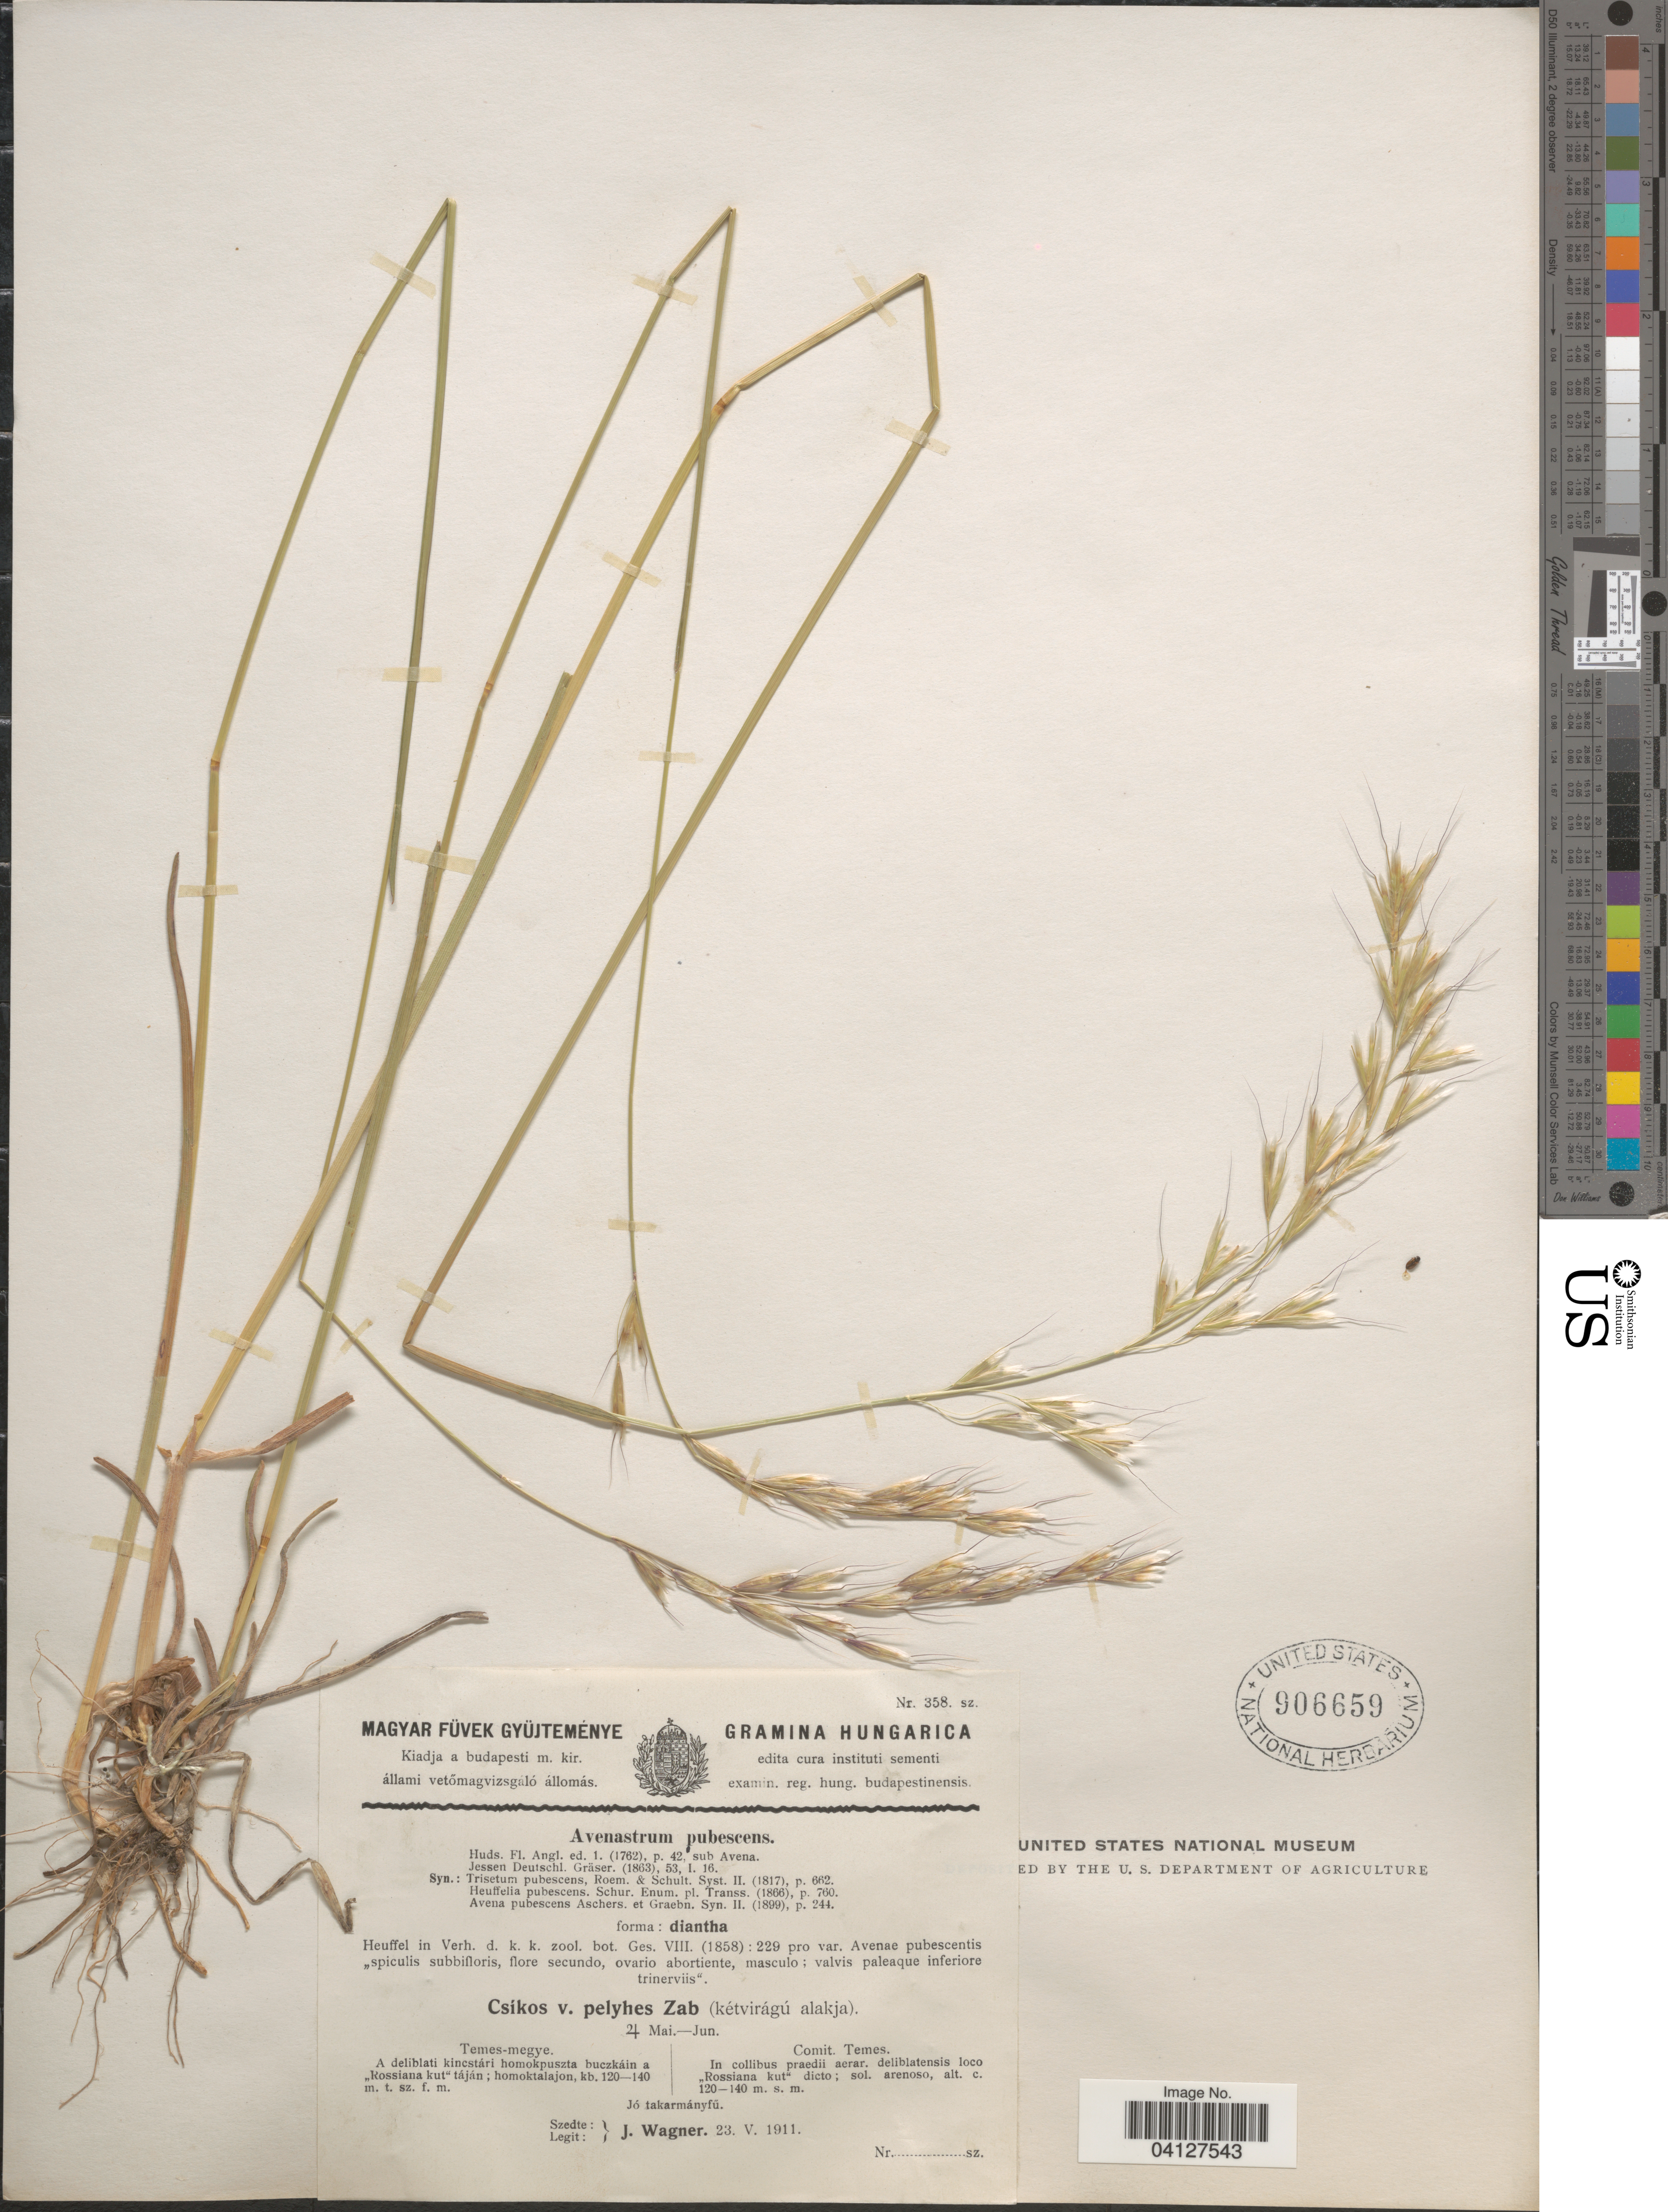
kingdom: Plantae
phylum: Tracheophyta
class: Liliopsida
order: Poales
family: Poaceae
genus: Avenastrum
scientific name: Avenastrum pubescens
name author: (Huds.) Opiz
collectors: J. Wagner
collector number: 358a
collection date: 1911-05-23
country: Hungary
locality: Hungarica. Temes-megye. A deliblati kincstári homokpuszta buczkáin a ,,Rossiana kut' tájan; homoktalajon.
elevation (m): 120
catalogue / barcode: US 906659